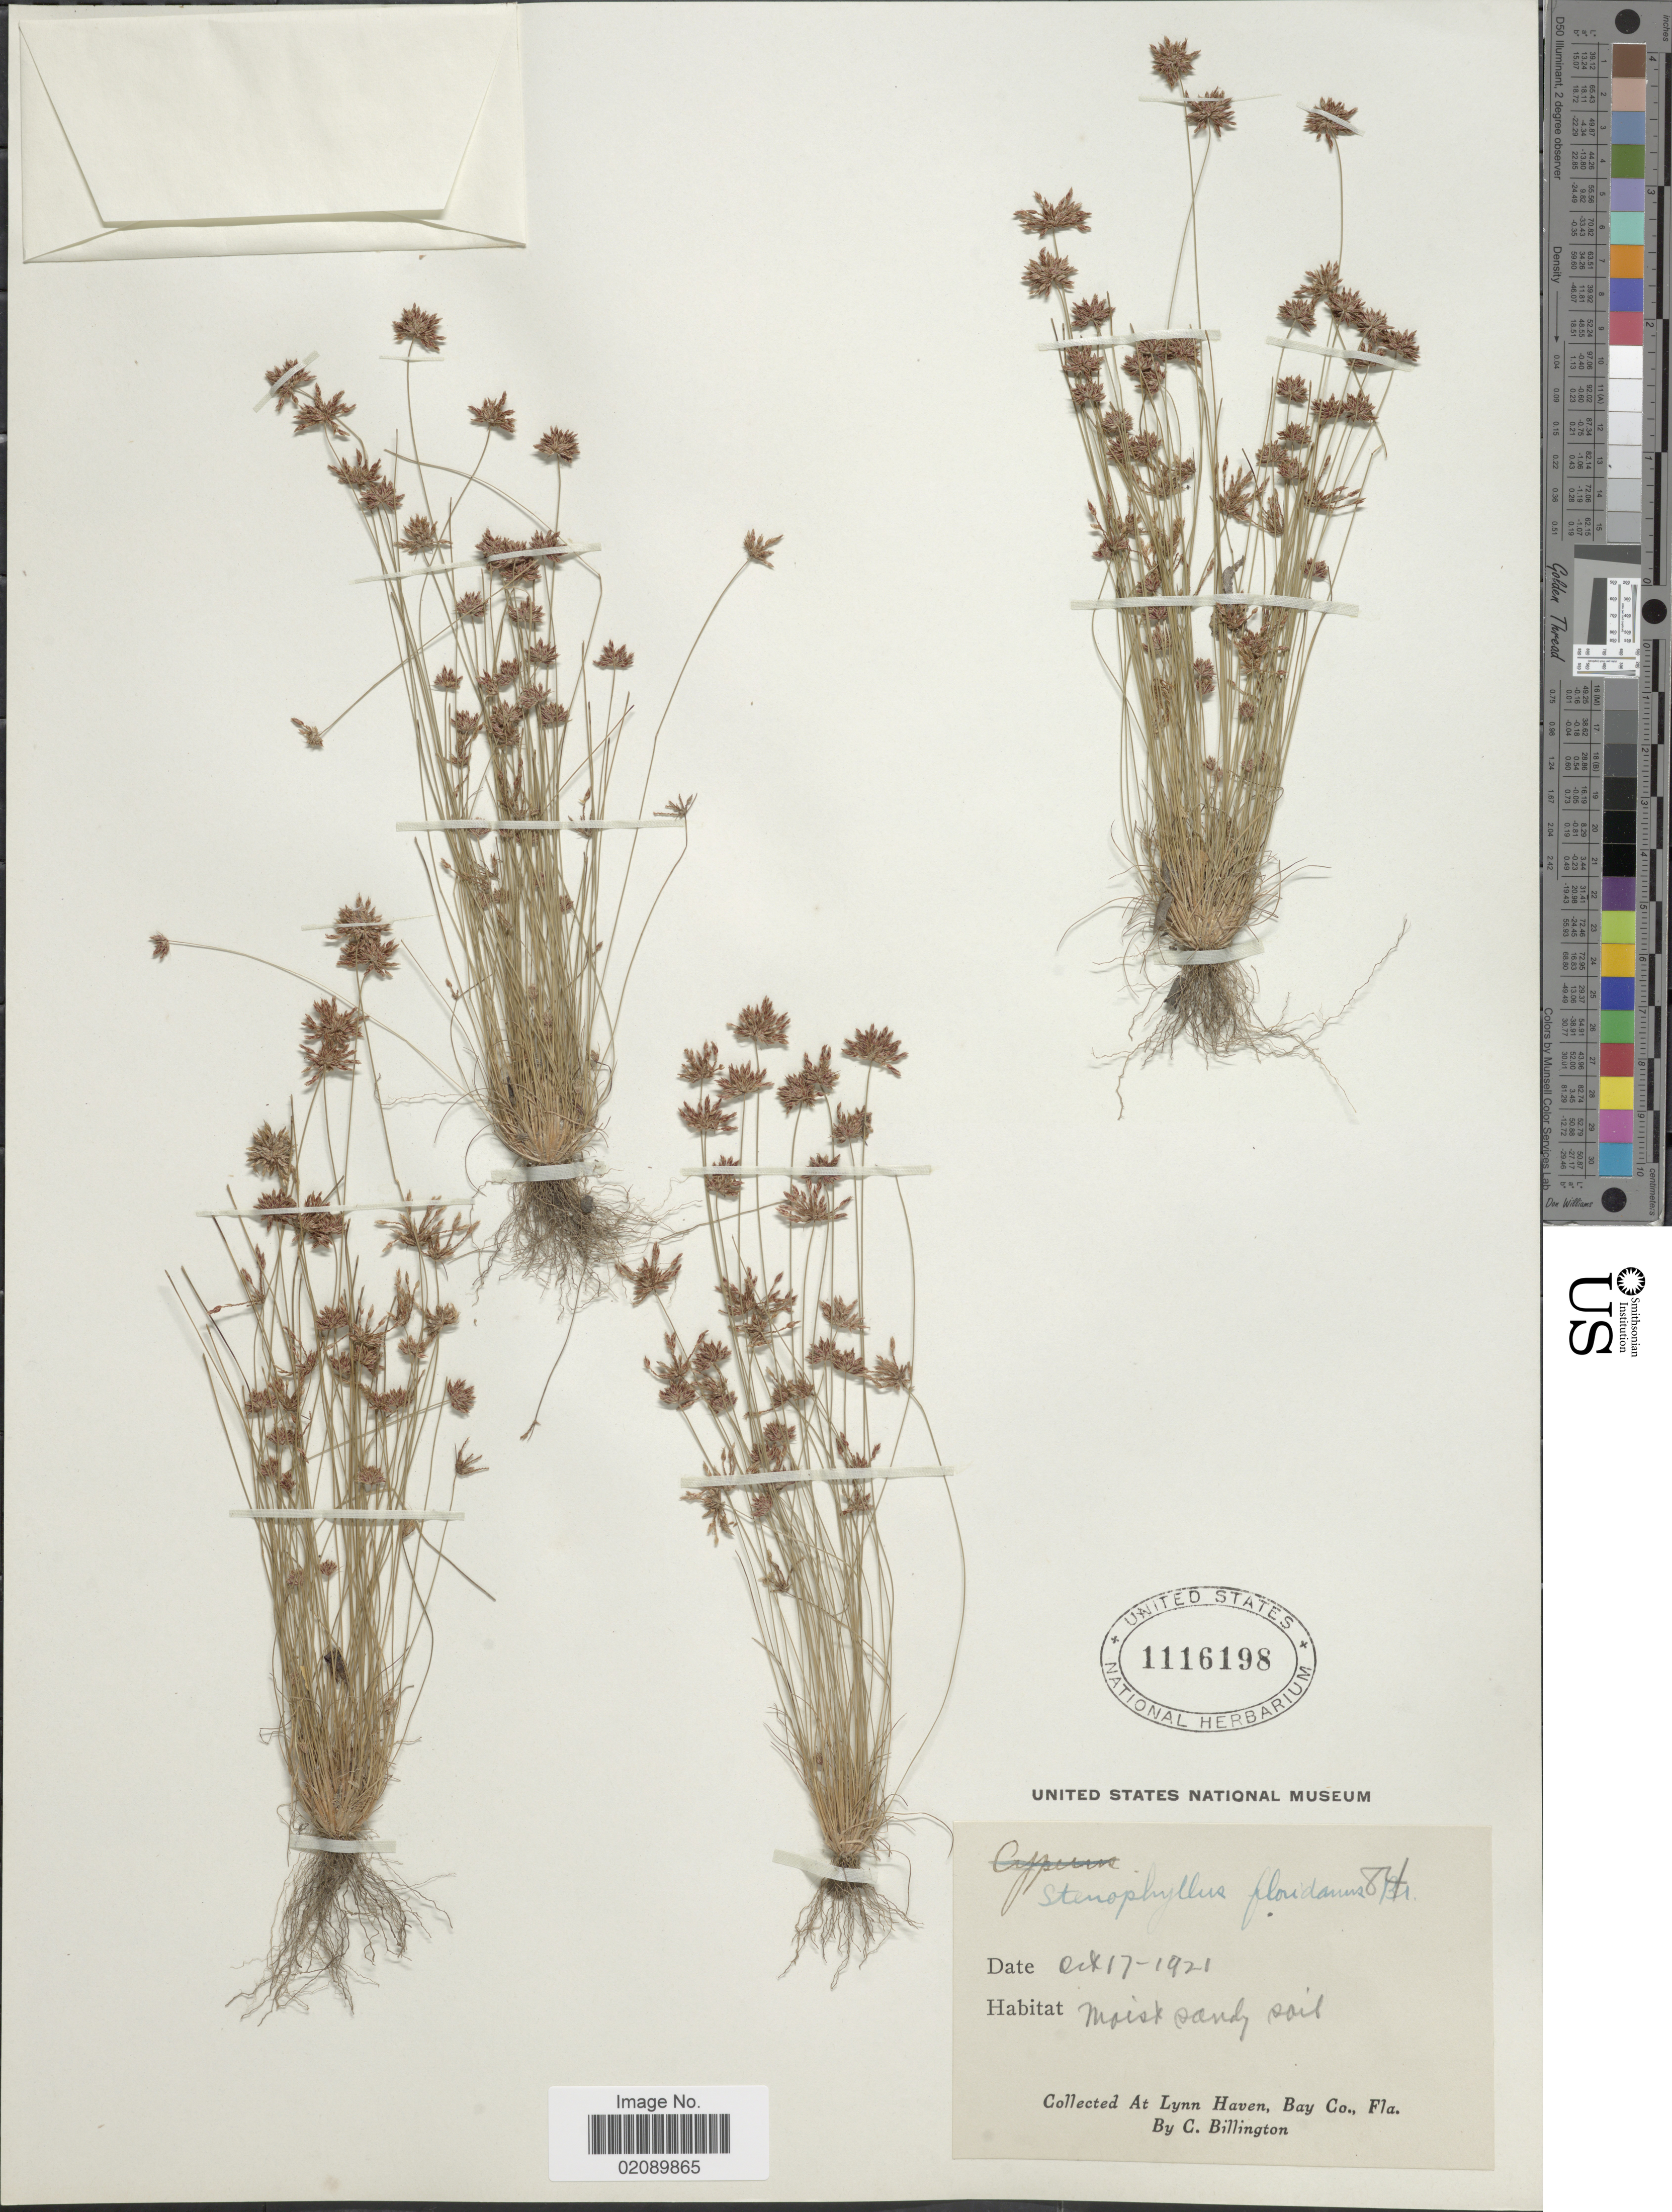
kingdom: Plantae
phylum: Tracheophyta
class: Liliopsida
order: Poales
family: Cyperaceae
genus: Bulbostylis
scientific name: Bulbostylis barbata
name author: (Rottb.) C.B. Clarke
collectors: C. Billington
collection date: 1921-10-17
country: United States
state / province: Florida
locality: Lynn Haven, Bay Co., Fla.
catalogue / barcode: US 1116198